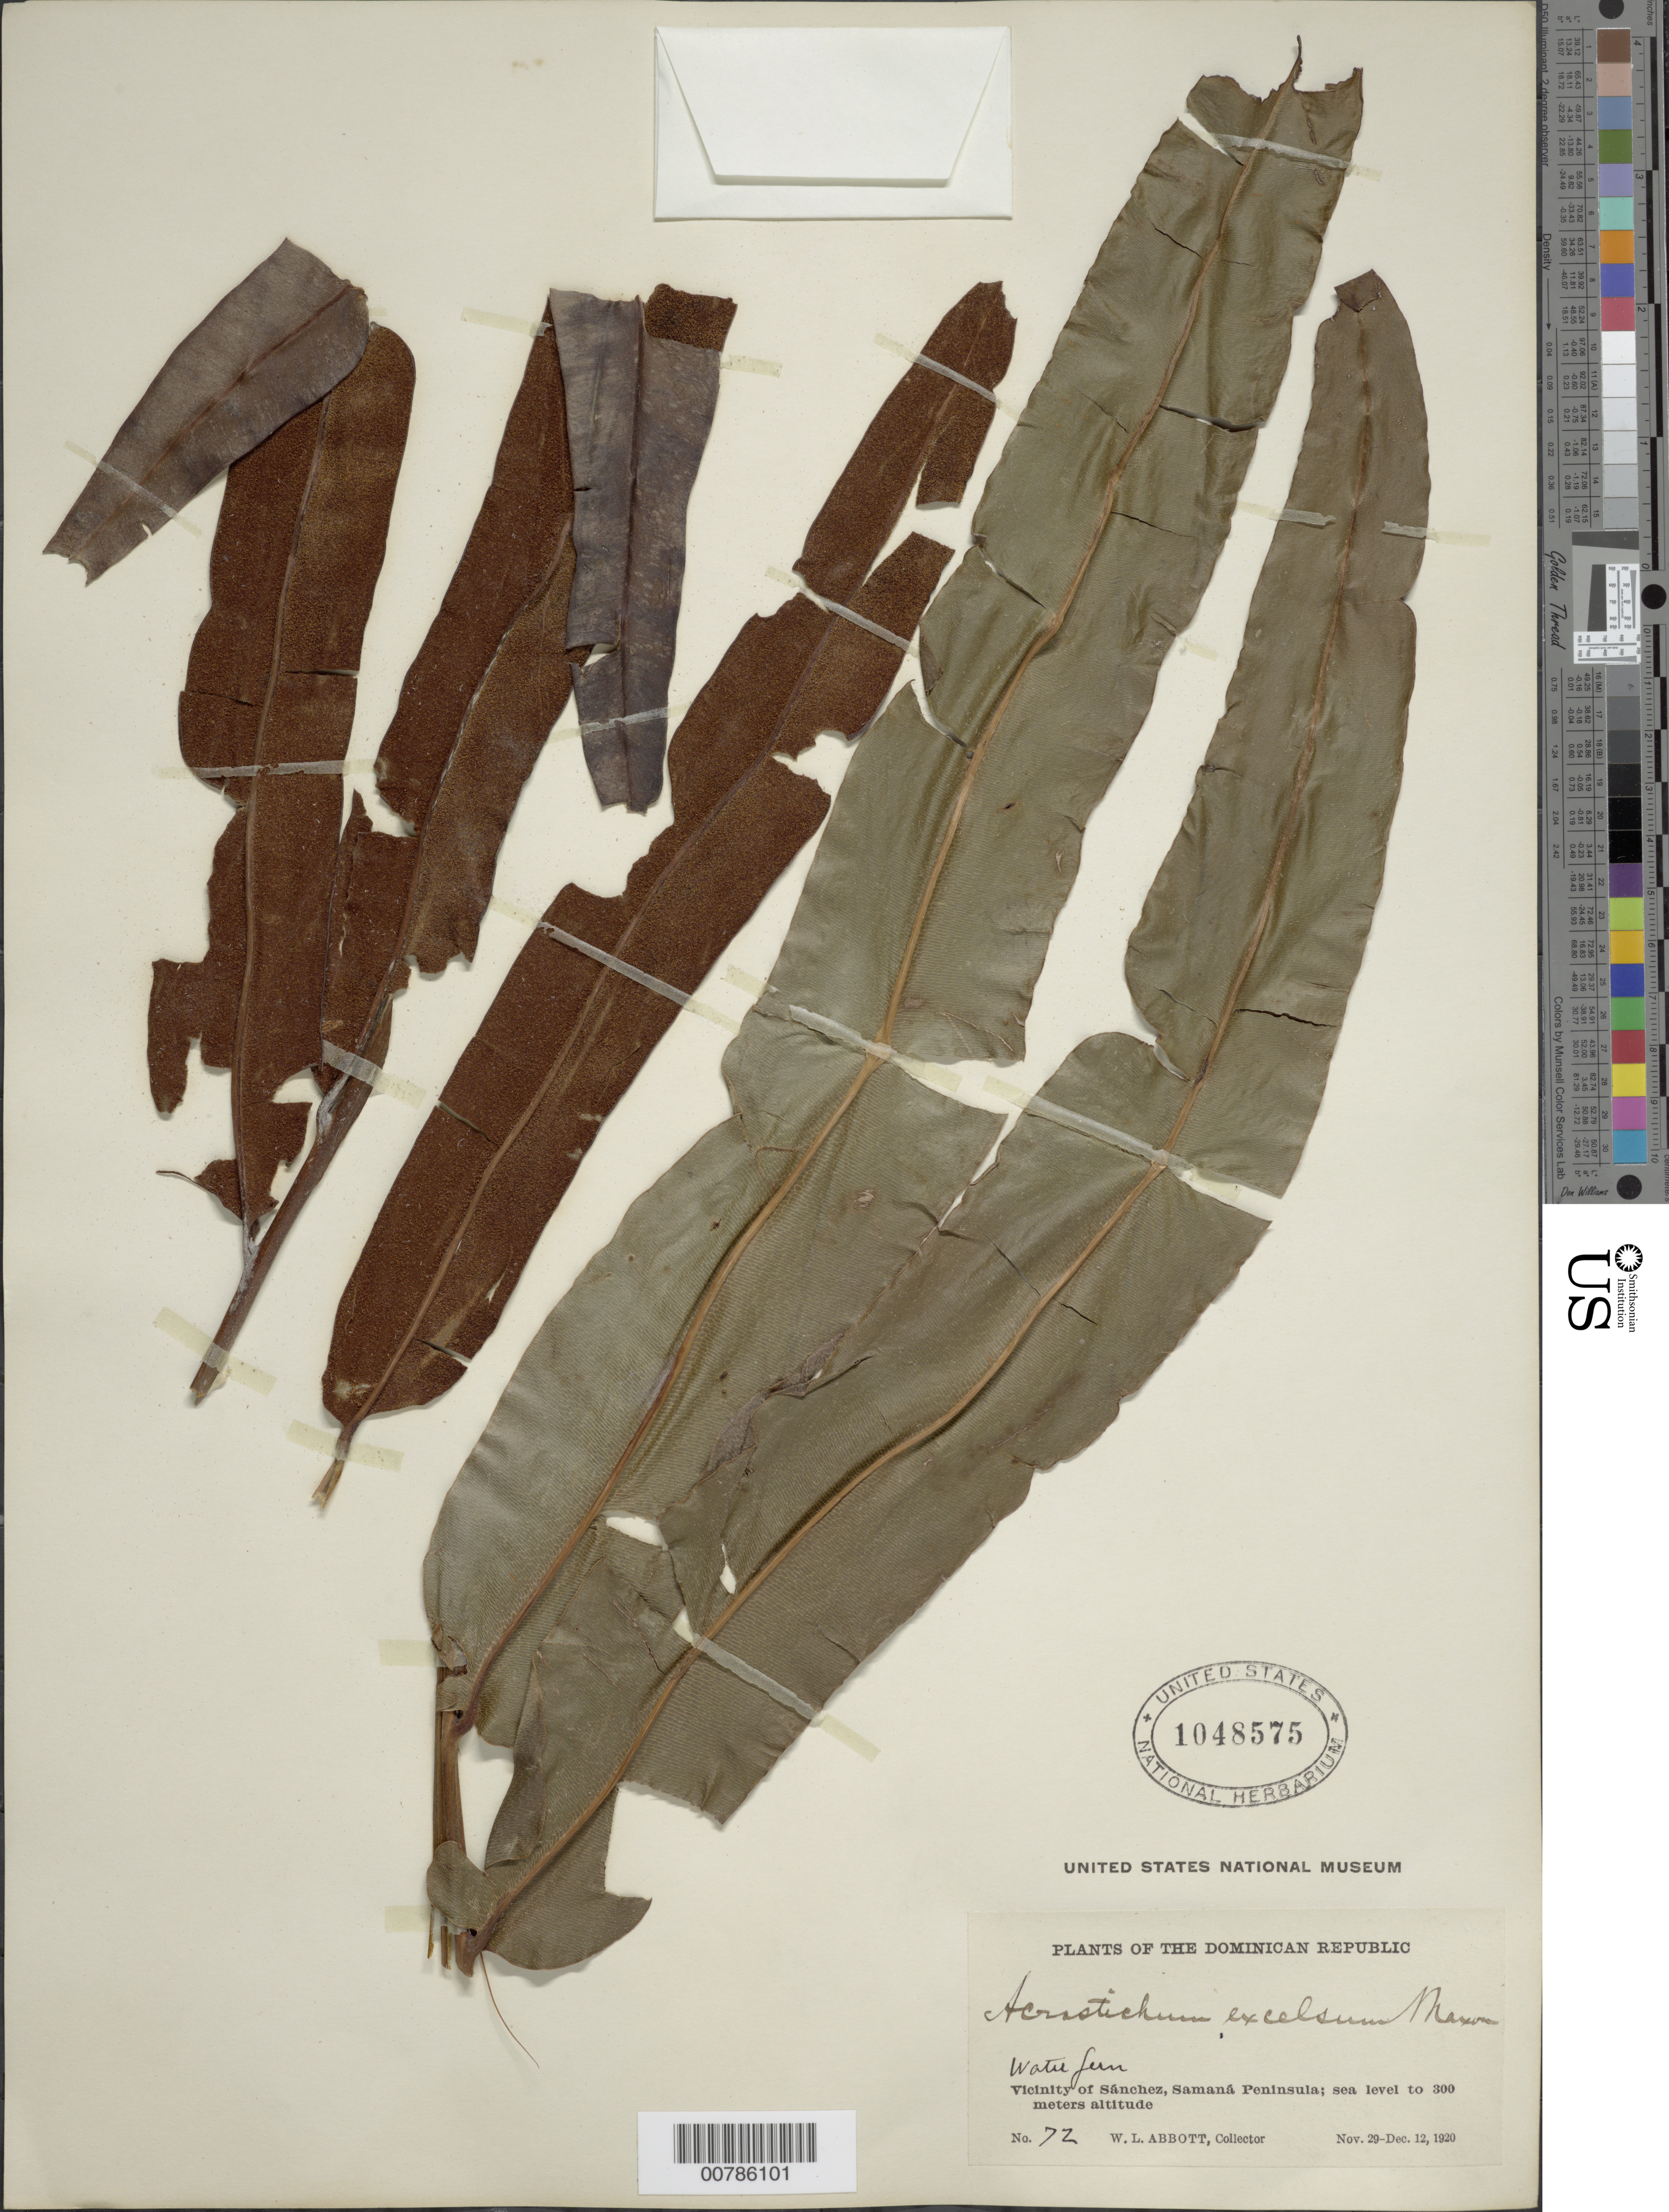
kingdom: Plantae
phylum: Tracheophyta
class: Polypodiopsida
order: Polypodiales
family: Pteridaceae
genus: Acrostichum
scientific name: Acrostichum danaeifolium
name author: Langsd. & Fisch.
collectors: W. L. Abbott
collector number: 72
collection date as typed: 29 Dec 1920 12 Dec 1920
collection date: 1920-12-12/1920-12-29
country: Dominican Republic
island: Hispaniola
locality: Sánchez, vicinity; Samaná Peninsula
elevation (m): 0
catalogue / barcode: US 1048575